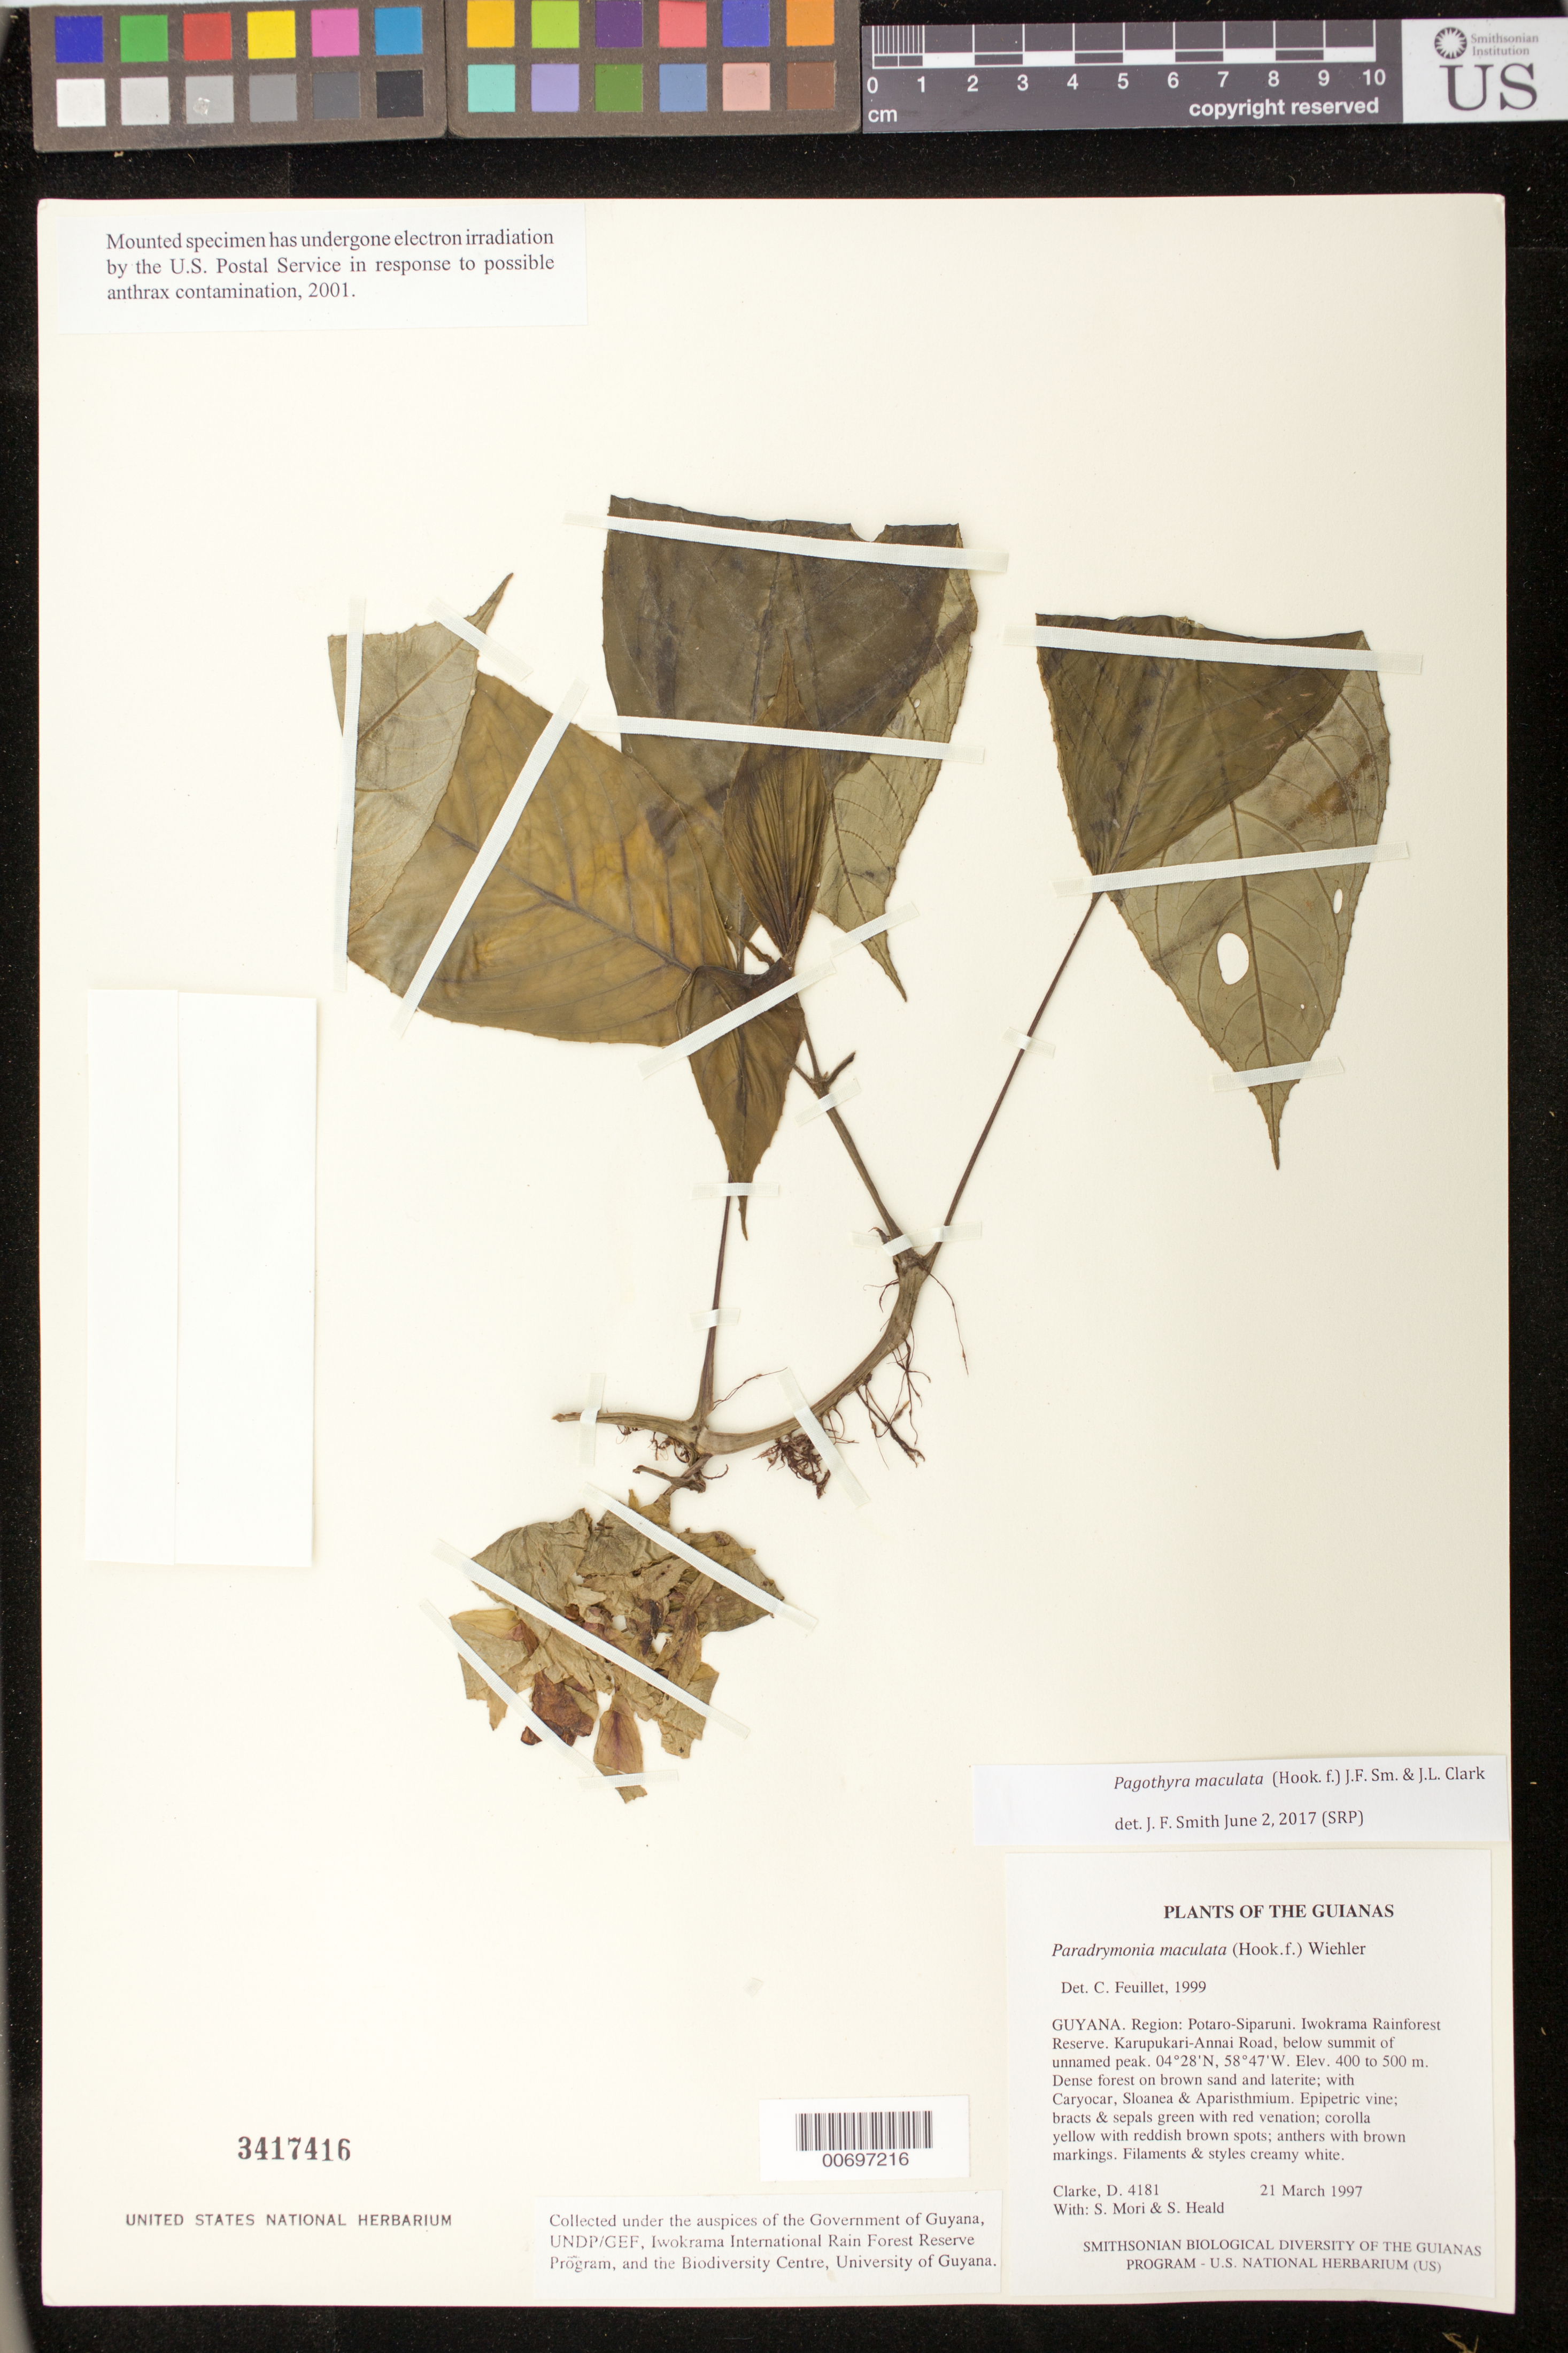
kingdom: Plantae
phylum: Tracheophyta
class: Magnoliopsida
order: Lamiales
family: Gesneriaceae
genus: Pagothyra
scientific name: Pagothyra maculata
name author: (Hook. f.) J.F. Sm. & J.L. Clark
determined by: Smith, J. F.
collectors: H. D. Clarke, S. Mori & S. Heald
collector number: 4181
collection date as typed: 21 Mar 1997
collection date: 1997-03-21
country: Guyana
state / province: Potaro-Siparuni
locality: Iwokrama Rainforest Reserve. Karupukari-Annai Road, below summit of unnamed peak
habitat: Dense forest on brown sand and laterite; with Caryocar, Sloanea & Aparisthmium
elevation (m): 400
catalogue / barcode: US 3417416